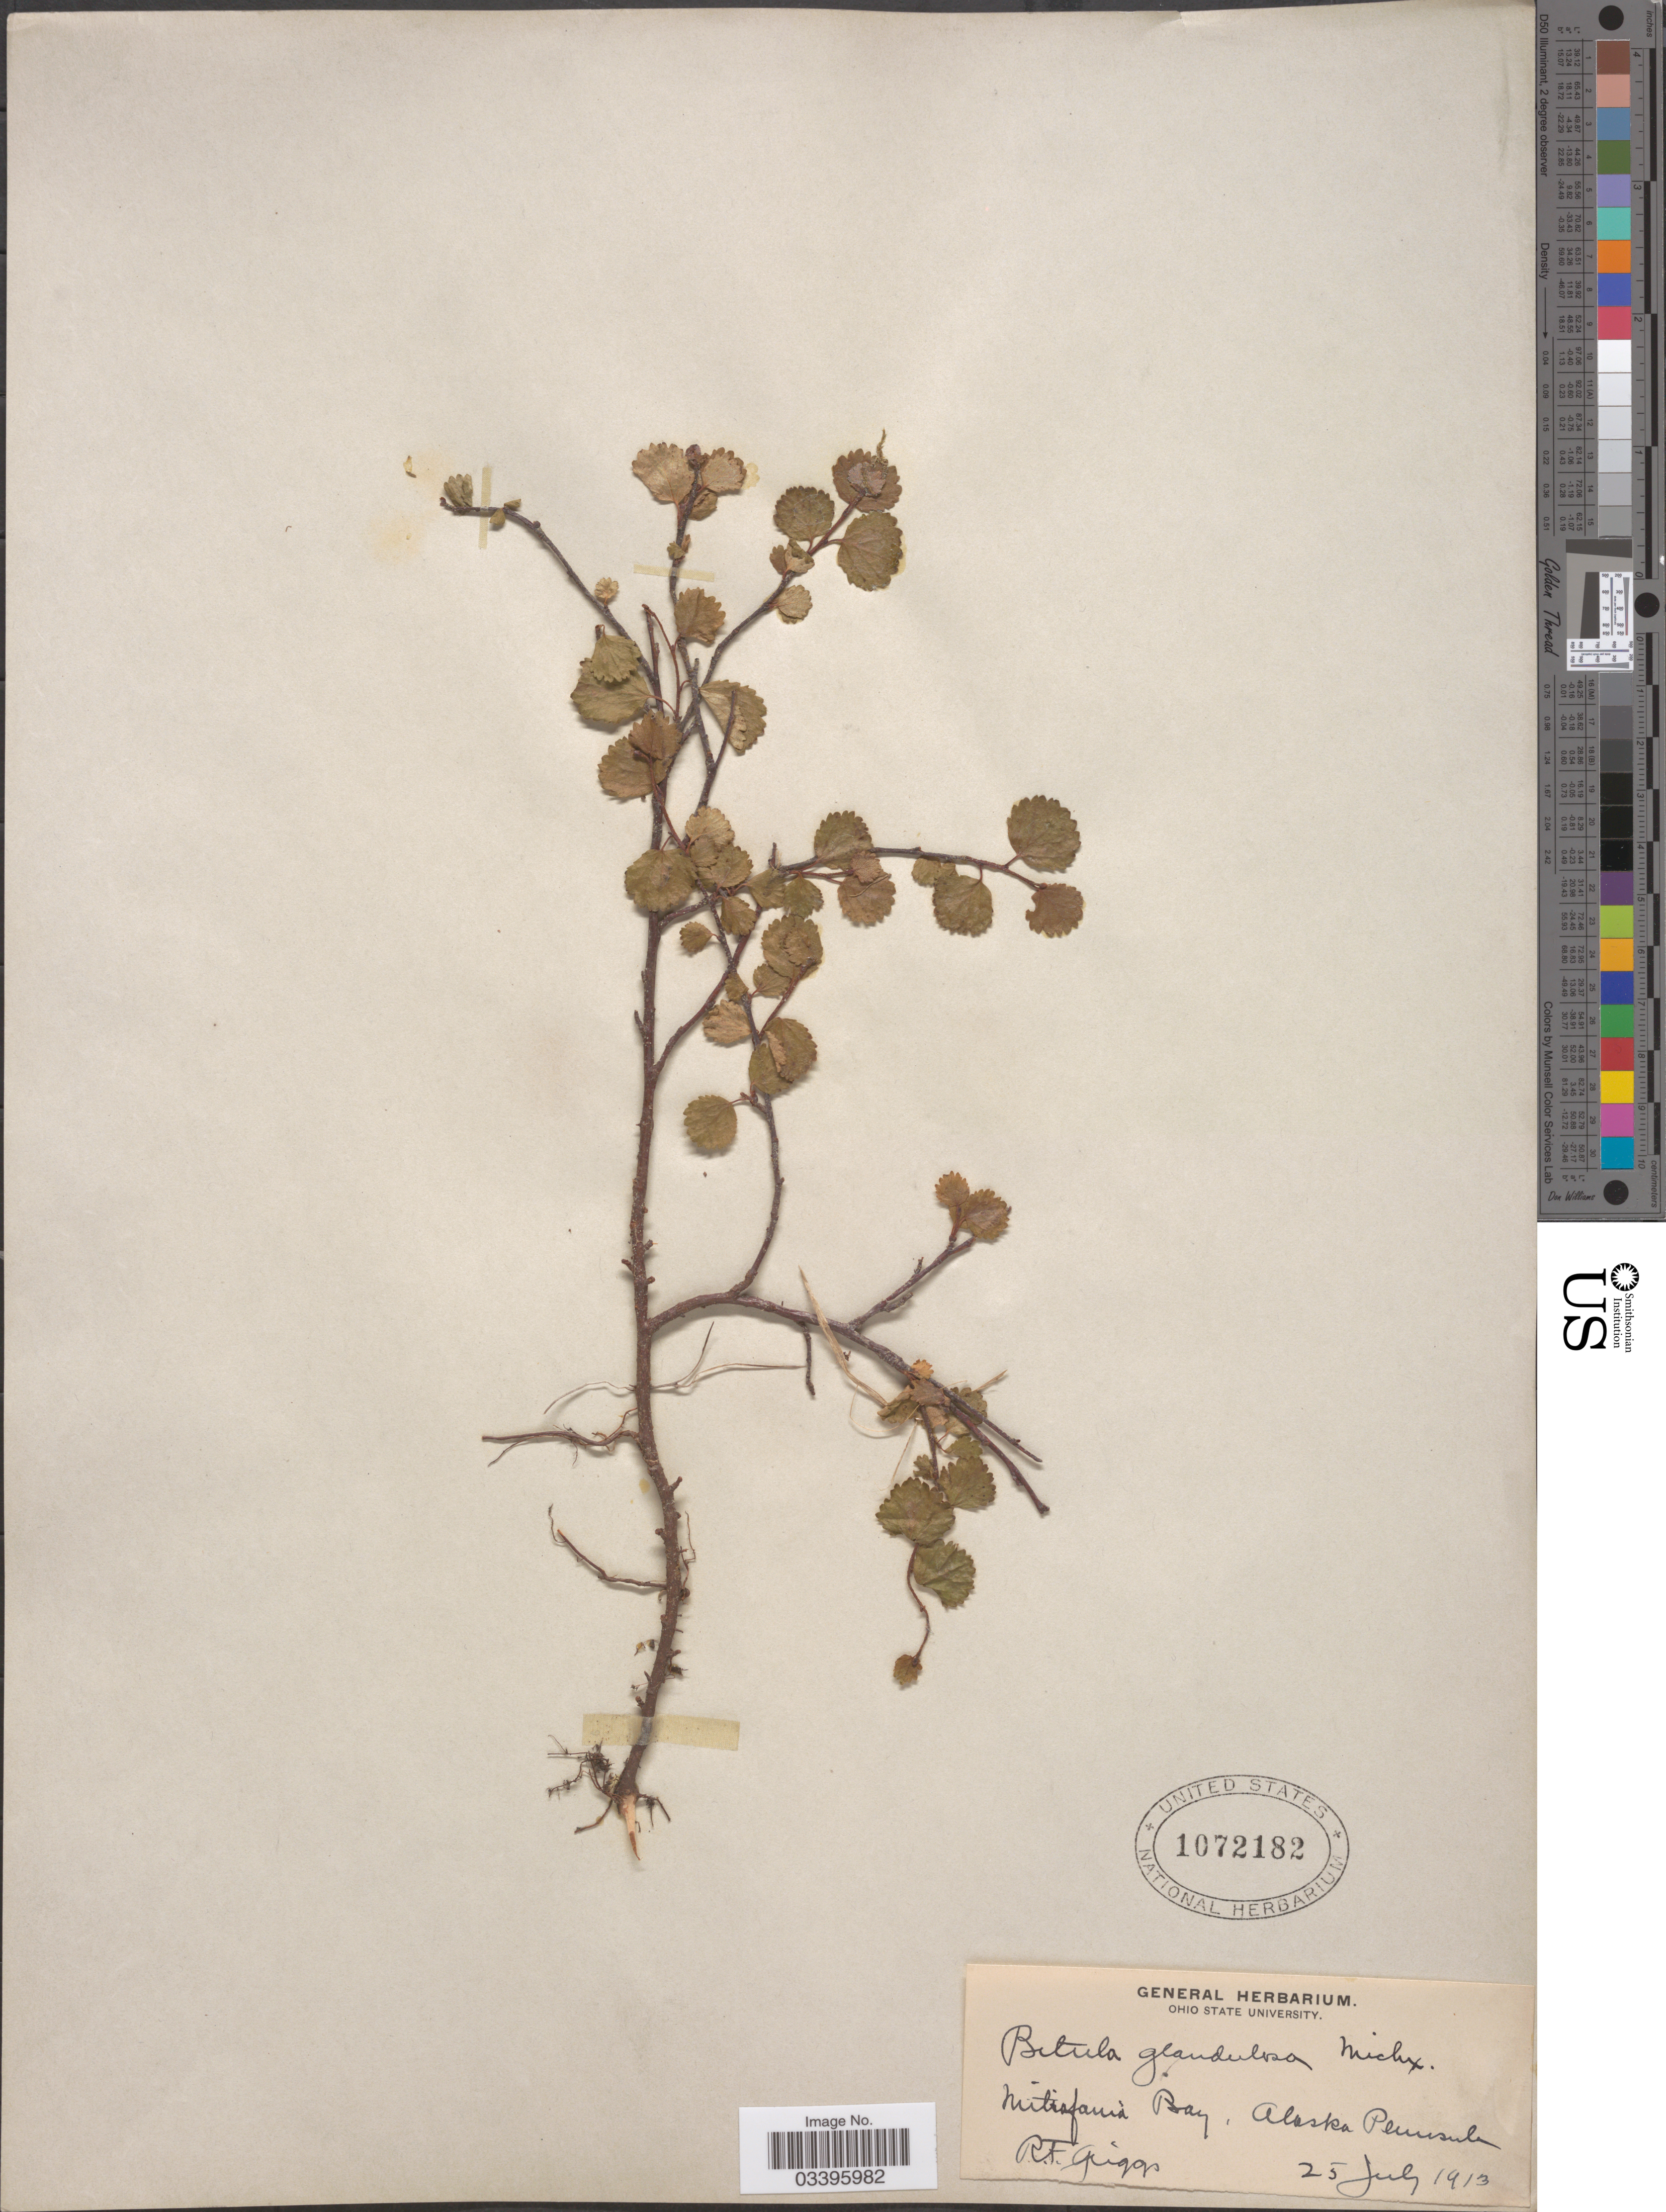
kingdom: Plantae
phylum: Tracheophyta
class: Magnoliopsida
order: Fagales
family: Betulaceae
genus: Betula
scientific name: Betula nana subsp. exilis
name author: L.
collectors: R. F. Griggs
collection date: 1913-07-25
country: United States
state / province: Alaska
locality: Mitrofania Bay, Alaska Peninsula.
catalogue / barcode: US 1072182